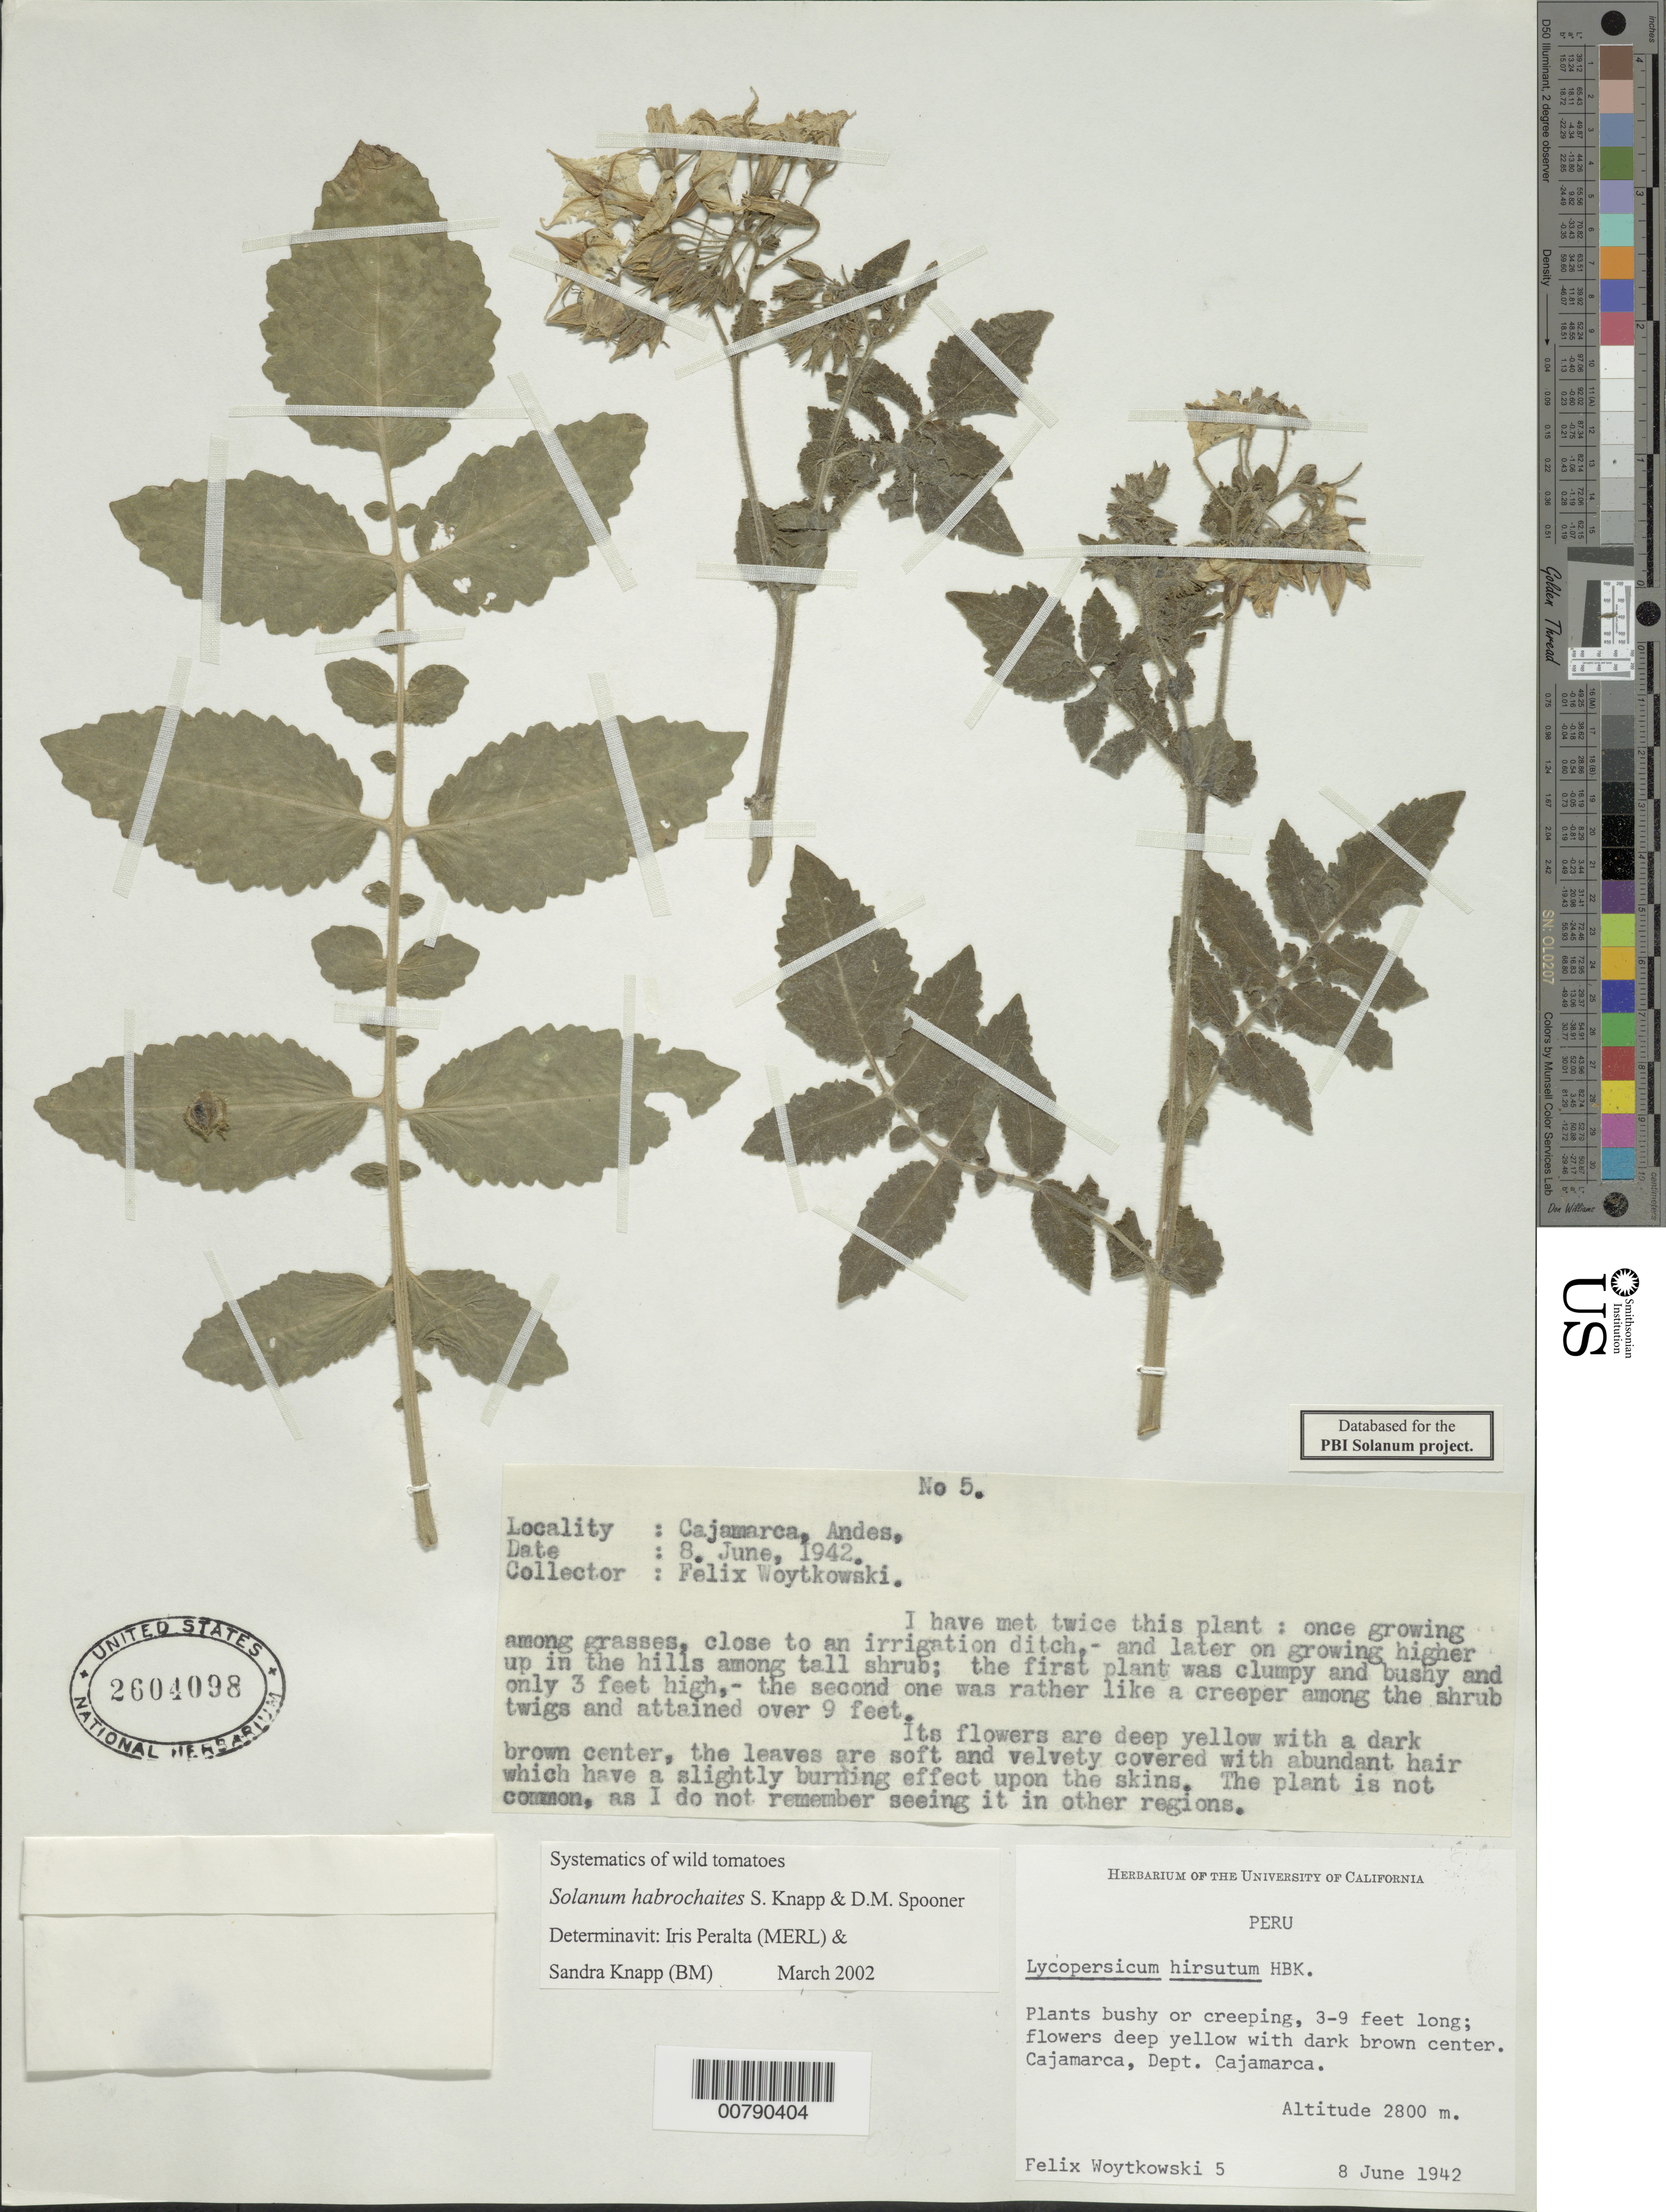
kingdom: Plantae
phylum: Tracheophyta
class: Magnoliopsida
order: Solanales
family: Solanaceae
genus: Solanum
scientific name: Solanum habrochaites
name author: S. Knapp & D.M. Spooner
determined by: Peralta, Iris E.; Knapp, S. D.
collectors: F. Woytkowski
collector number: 5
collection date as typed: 8 Jun 1942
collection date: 1942-06-08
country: Peru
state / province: Cajamarca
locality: Cajamarca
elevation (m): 2800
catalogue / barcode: US 2604098